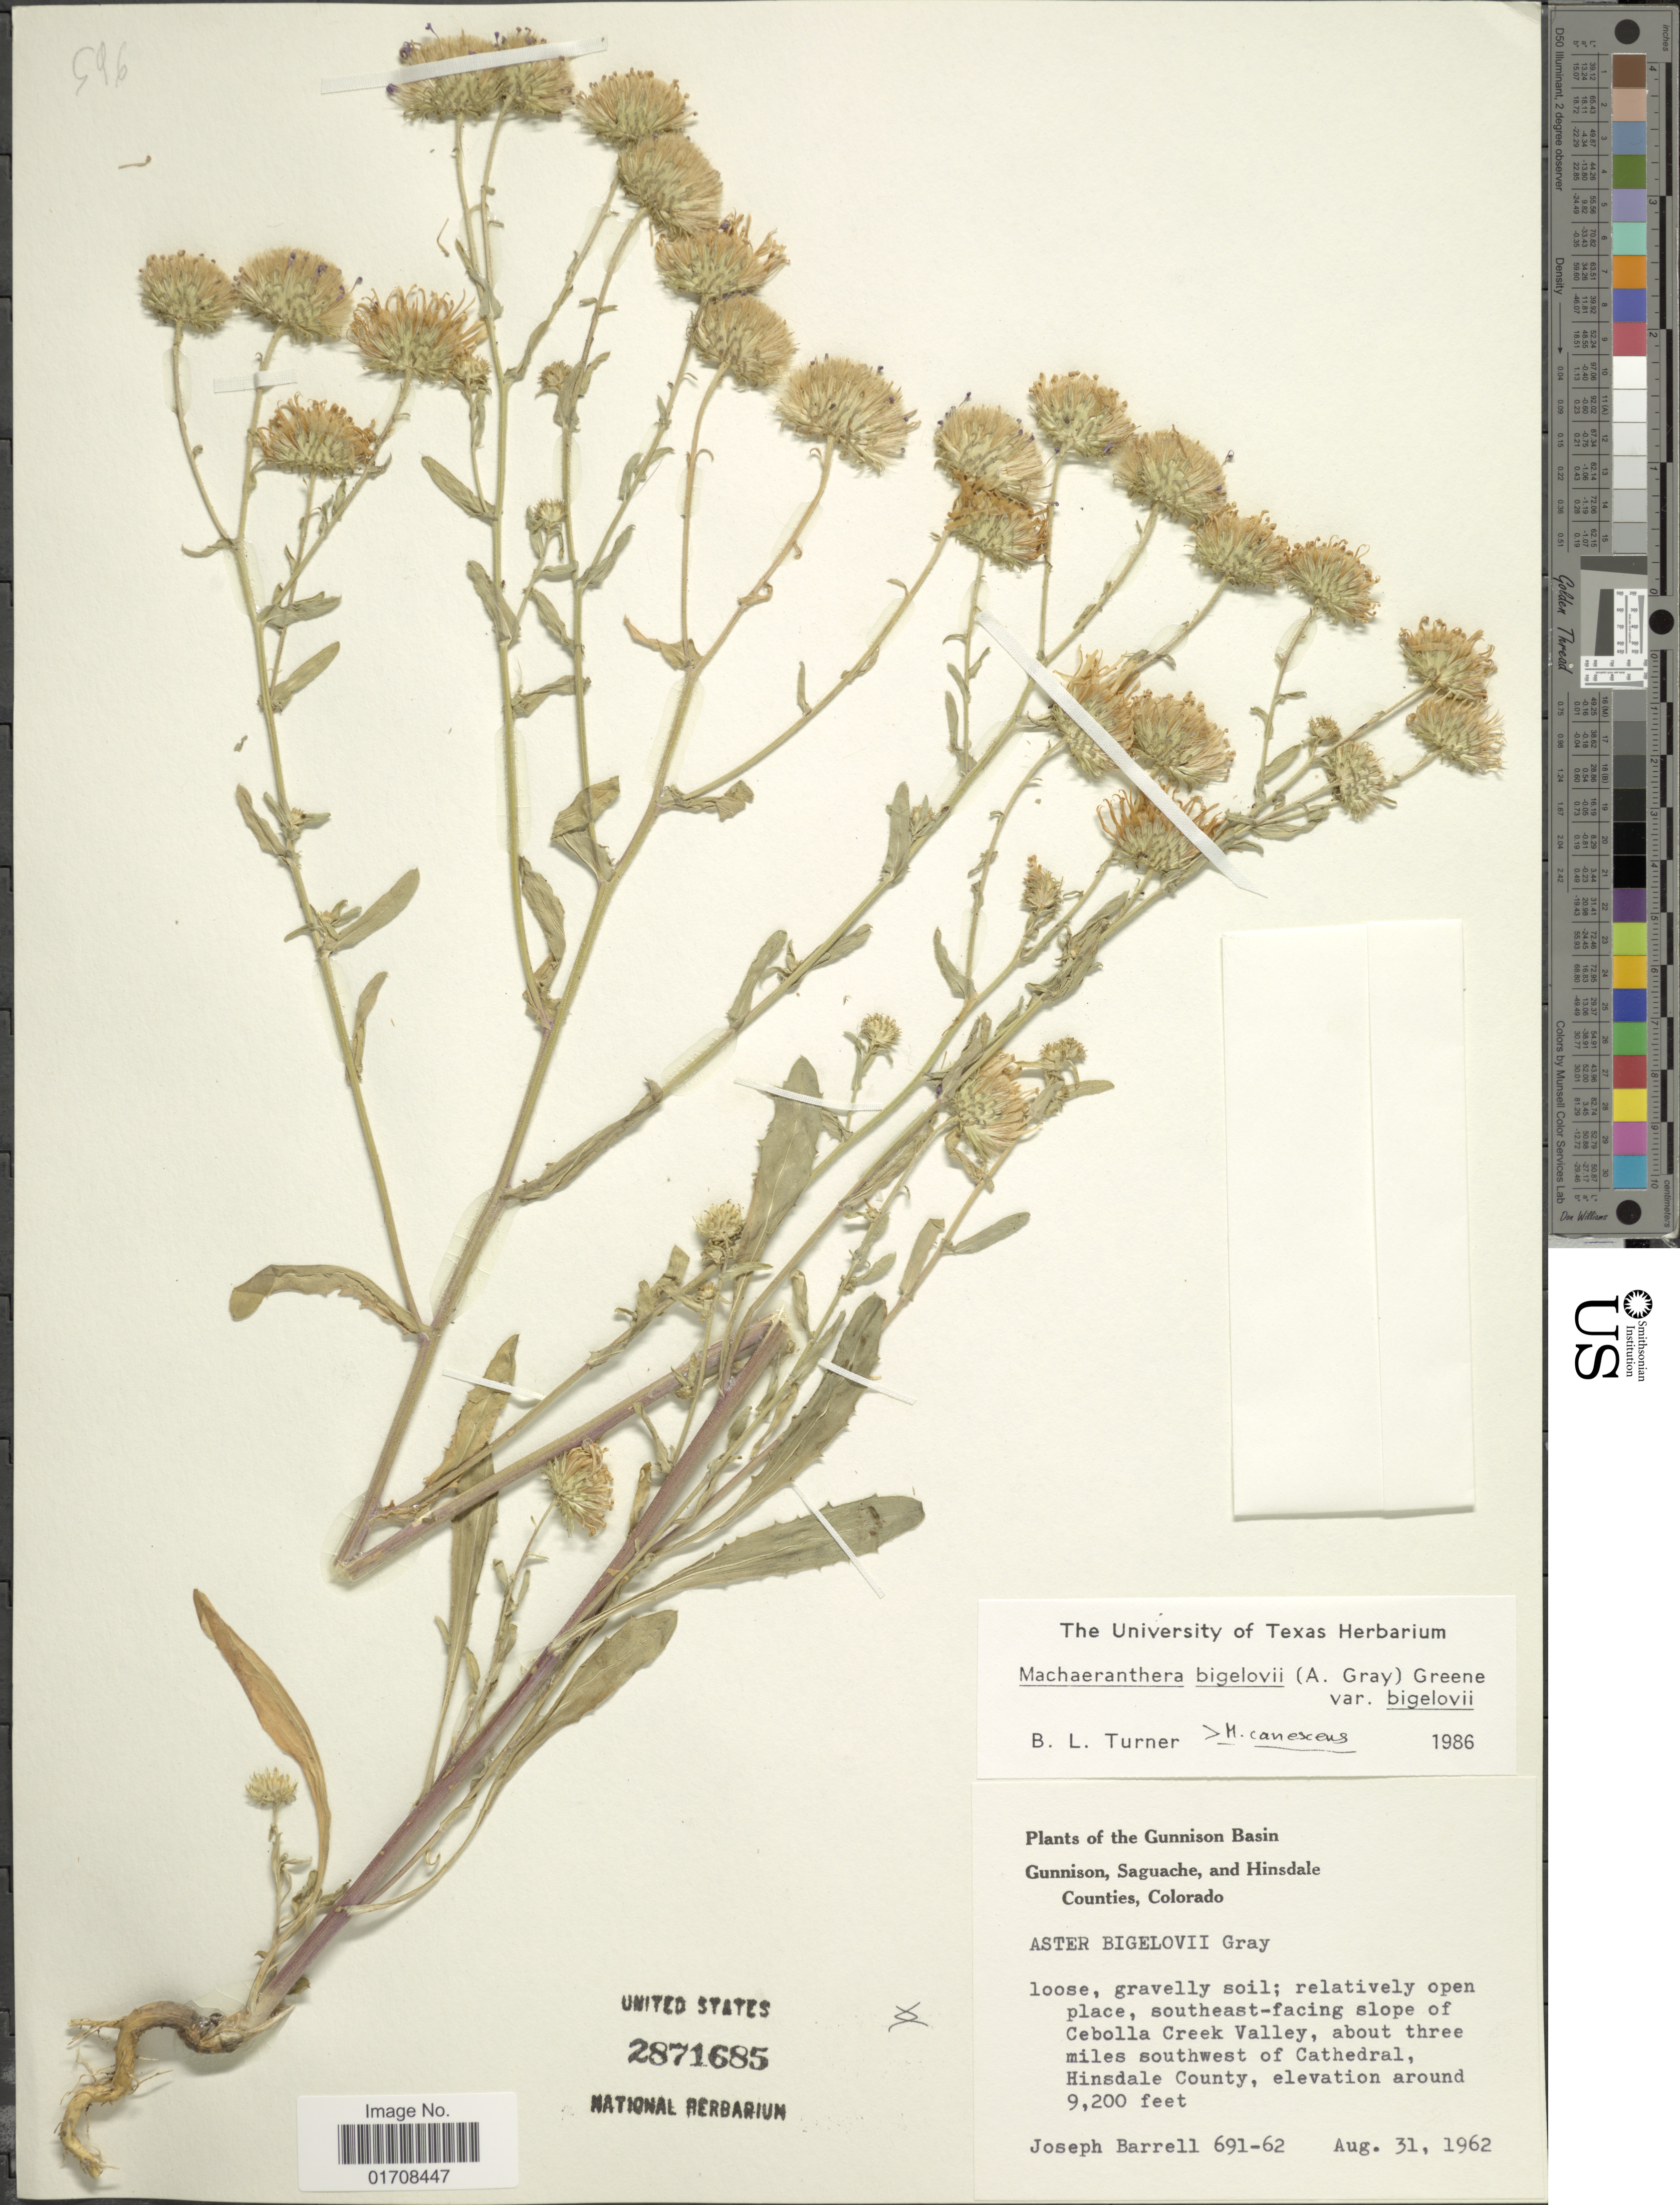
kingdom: Plantae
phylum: Tracheophyta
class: Magnoliopsida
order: Asterales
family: Asteraceae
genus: Machaeranthera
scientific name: Machaeranthera bigelovii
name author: (A. Gray) Greene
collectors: J. Barrell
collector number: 691-62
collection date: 1962-08-31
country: United States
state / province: Colorado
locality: Gunnison Basin, southeast-facing slope of Cebolla Creek Valley, about three miles southwest of Cathedral, Hinsdale County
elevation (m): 2804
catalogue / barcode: US 2871685